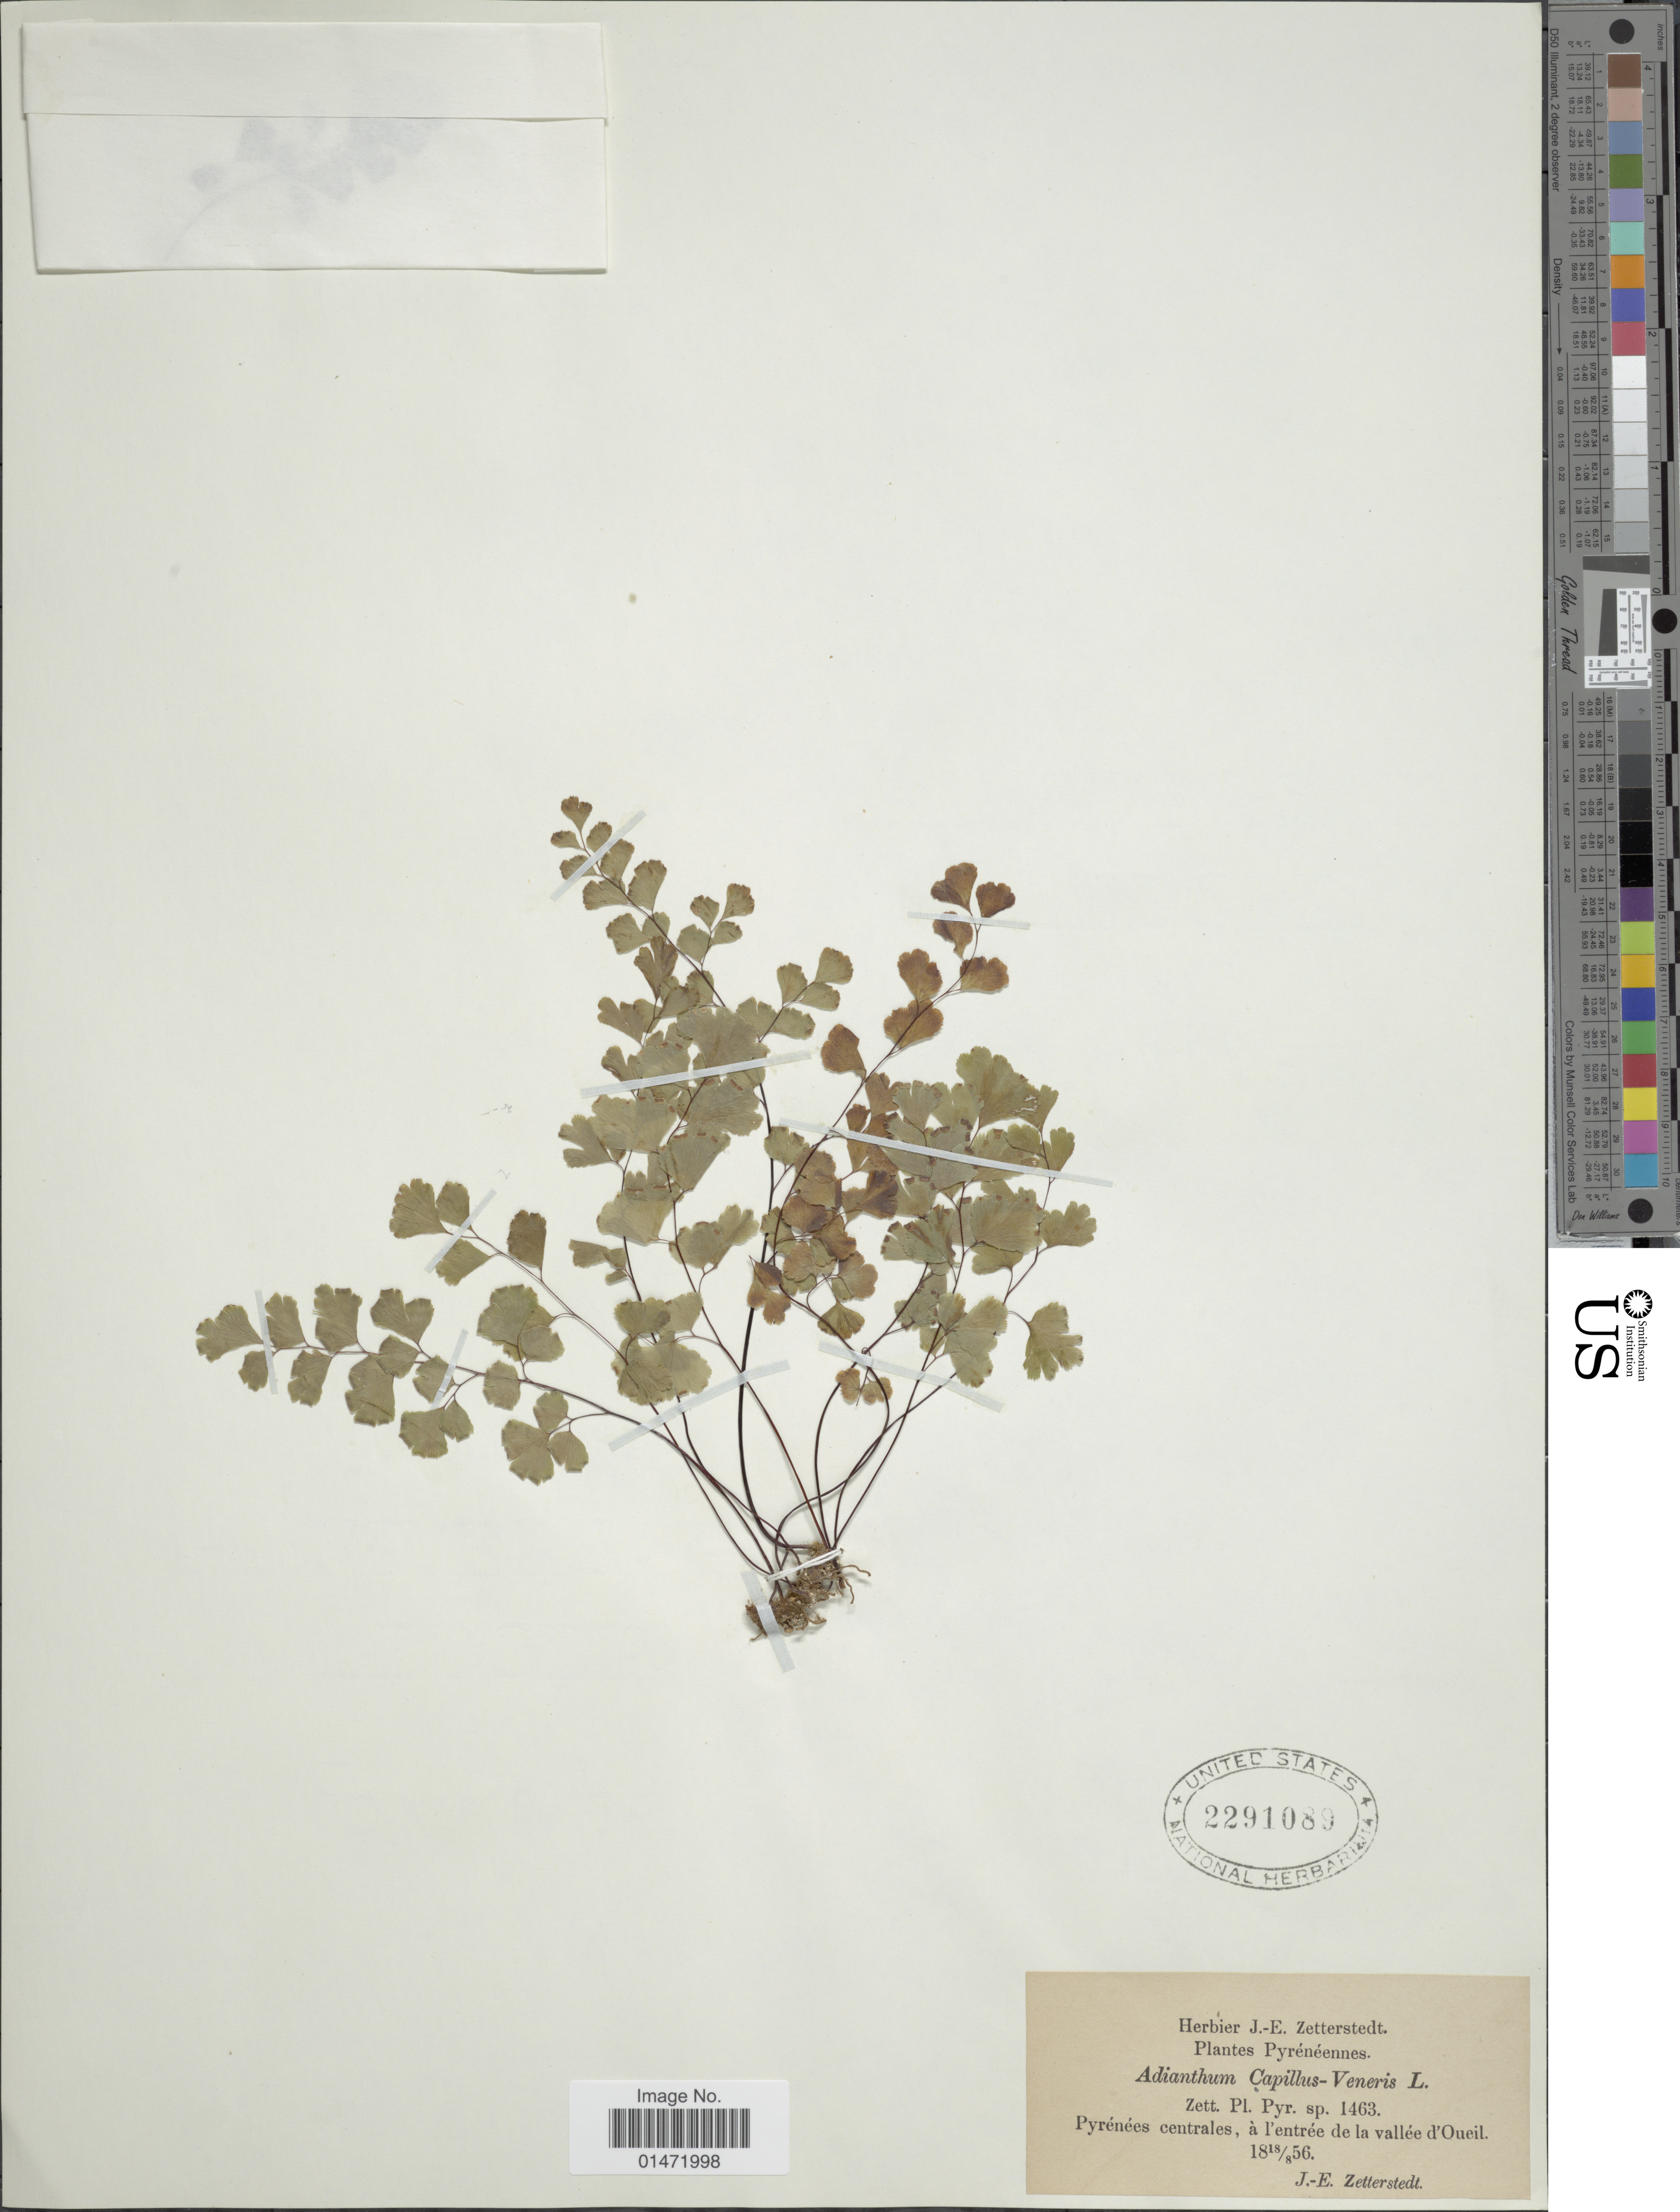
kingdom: Plantae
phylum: Tracheophyta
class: Polypodiopsida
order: Polypodiales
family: Pteridaceae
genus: Adiantum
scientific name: Adiantum capillus-veneris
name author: L.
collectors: J.E. Zetterstedt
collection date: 1856-08-18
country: France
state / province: Occitanie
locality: Pyrénées centrales, à l'entrée de la vallée d'Oueil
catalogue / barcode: US 2291089